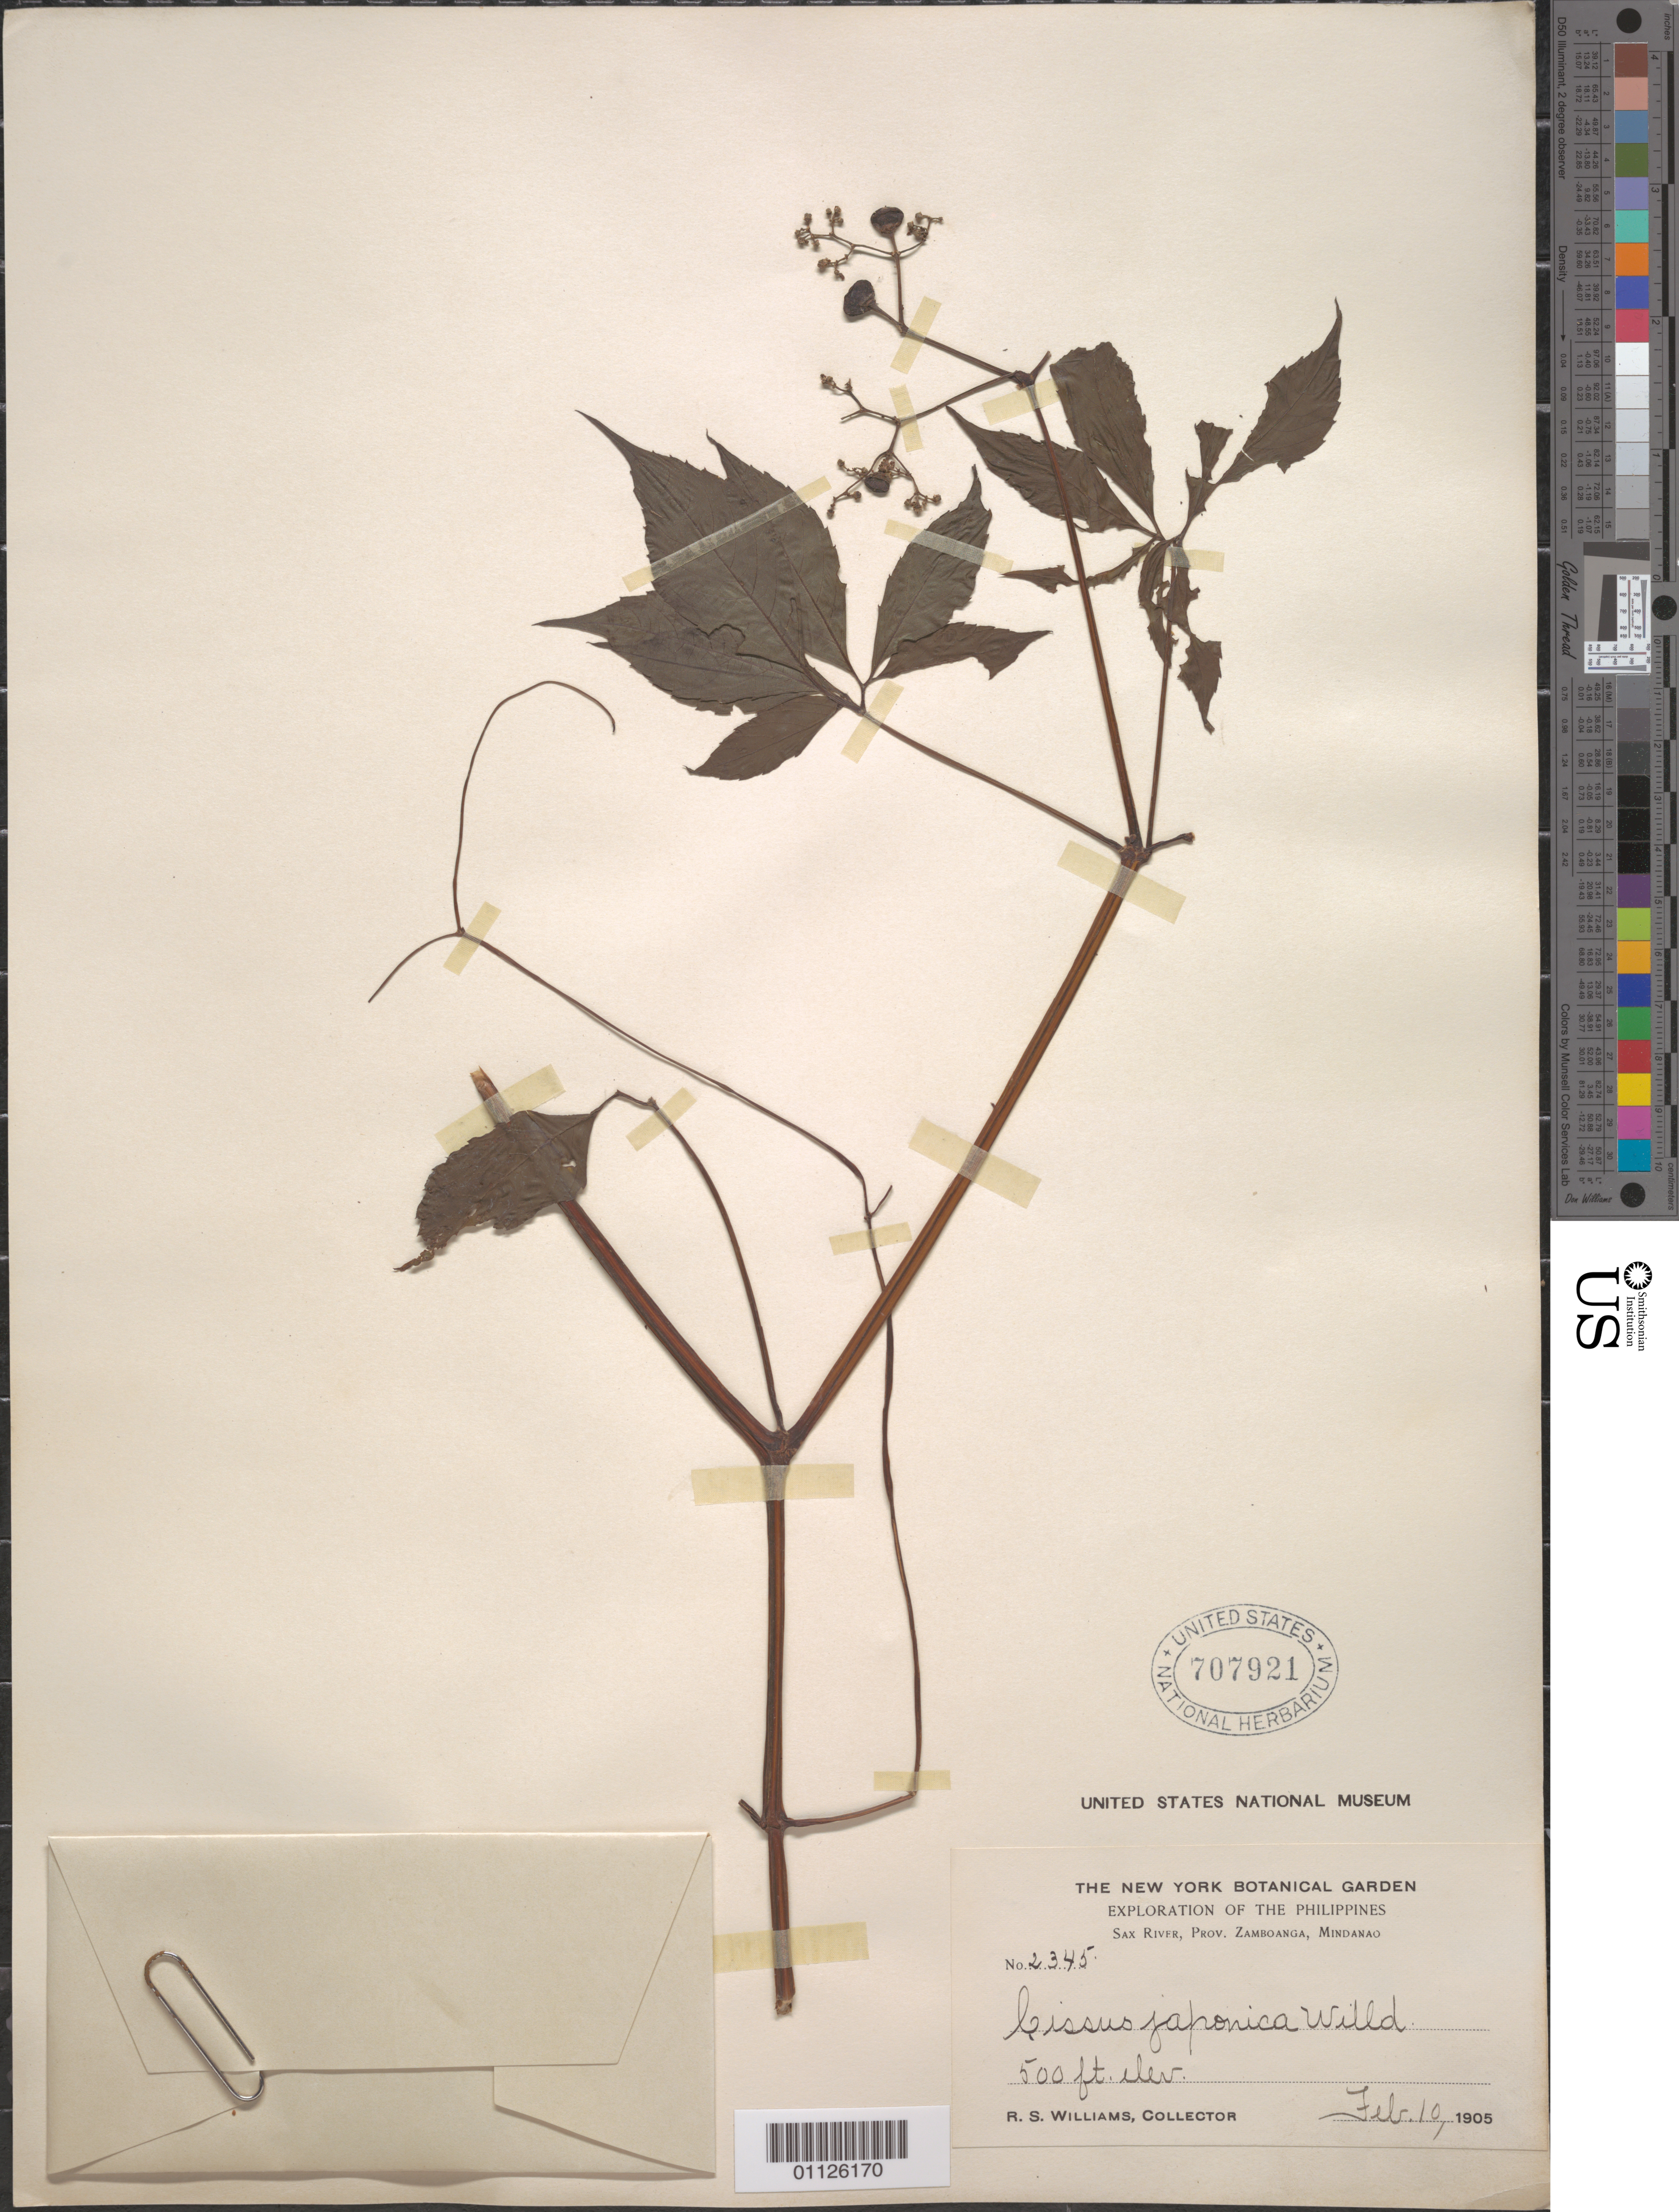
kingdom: Plantae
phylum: Tracheophyta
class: Magnoliopsida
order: Vitales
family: Vitaceae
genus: Cissus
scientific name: Cissus japonica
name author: (Thunb.) Willd.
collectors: R. S. Williams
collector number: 2345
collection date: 1905-02-10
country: Philippines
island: Mindanao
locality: Prov. Zamboanga. Sax River.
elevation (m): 152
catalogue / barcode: US 707921